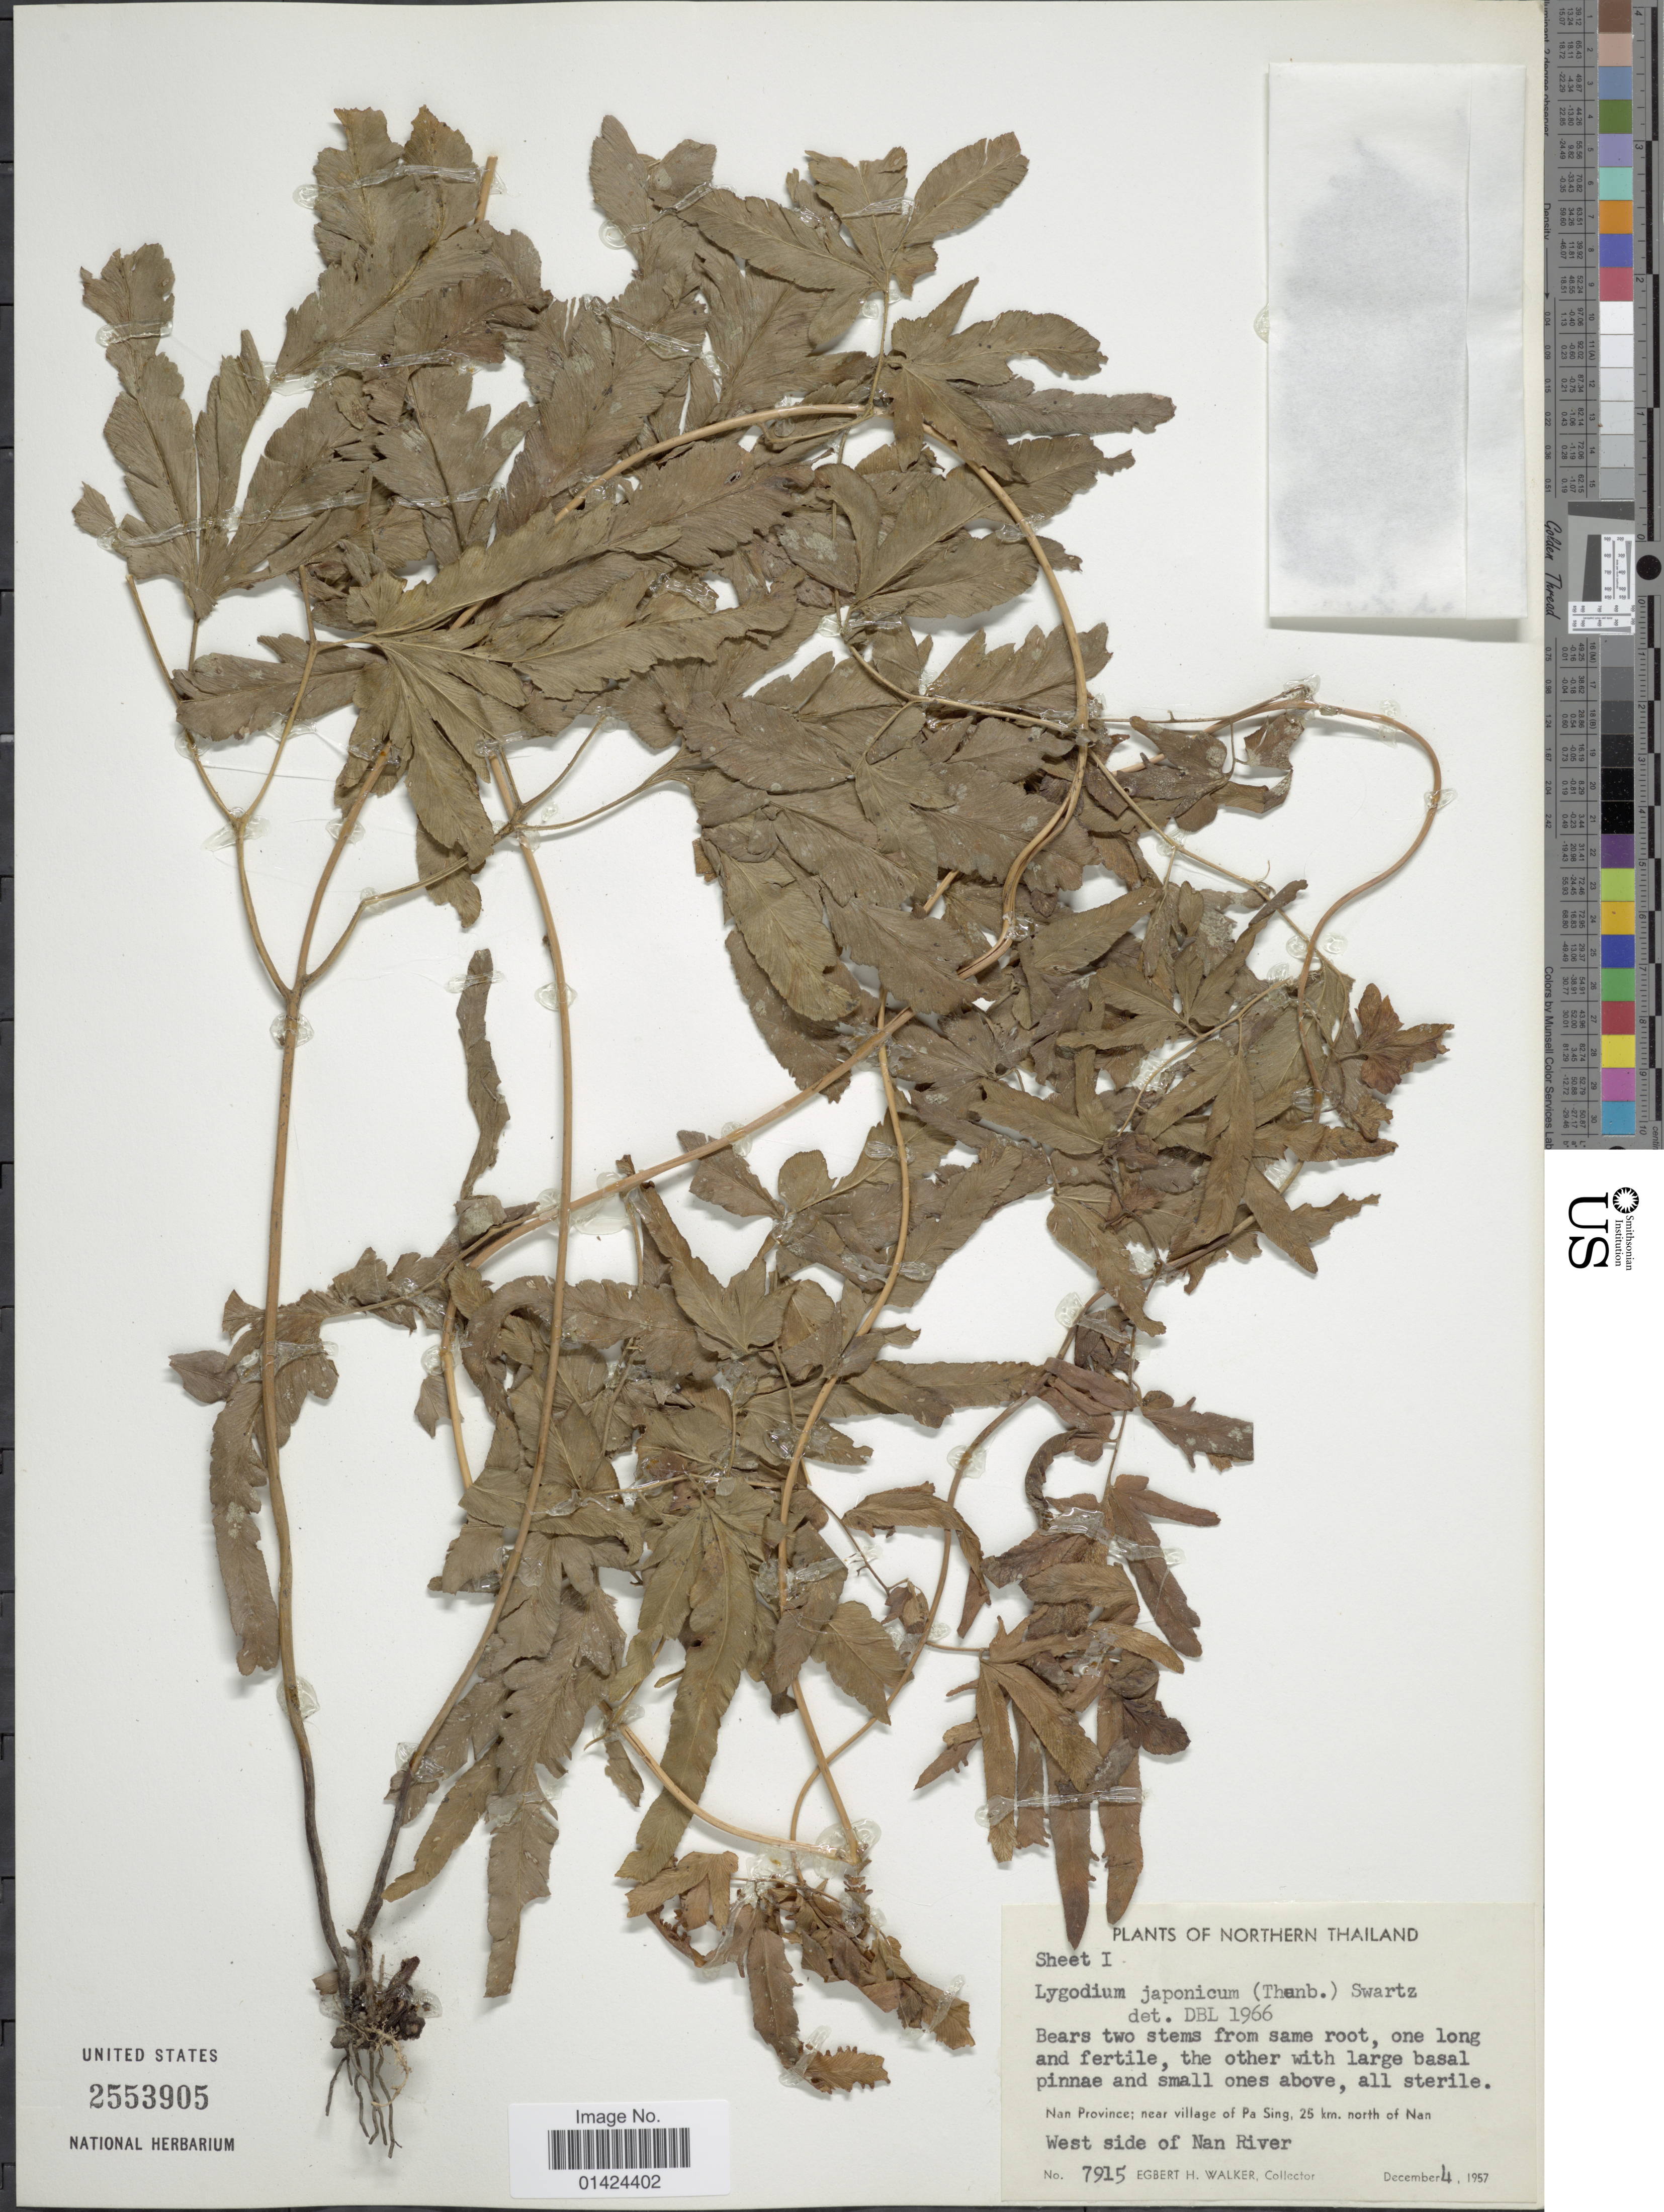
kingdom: Plantae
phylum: Tracheophyta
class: Polypodiopsida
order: Schizaeales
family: Lygodiaceae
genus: Lygodium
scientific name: Lygodium japonicum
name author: (Thunb.) Sw.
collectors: E. H. Walker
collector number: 7915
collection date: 1957-12-04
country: Thailand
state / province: Nan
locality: Northern Thailand. Nan Province; near village of Pa Sing, 25 km. north of Nan. West side of Nan River.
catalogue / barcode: US 2553905